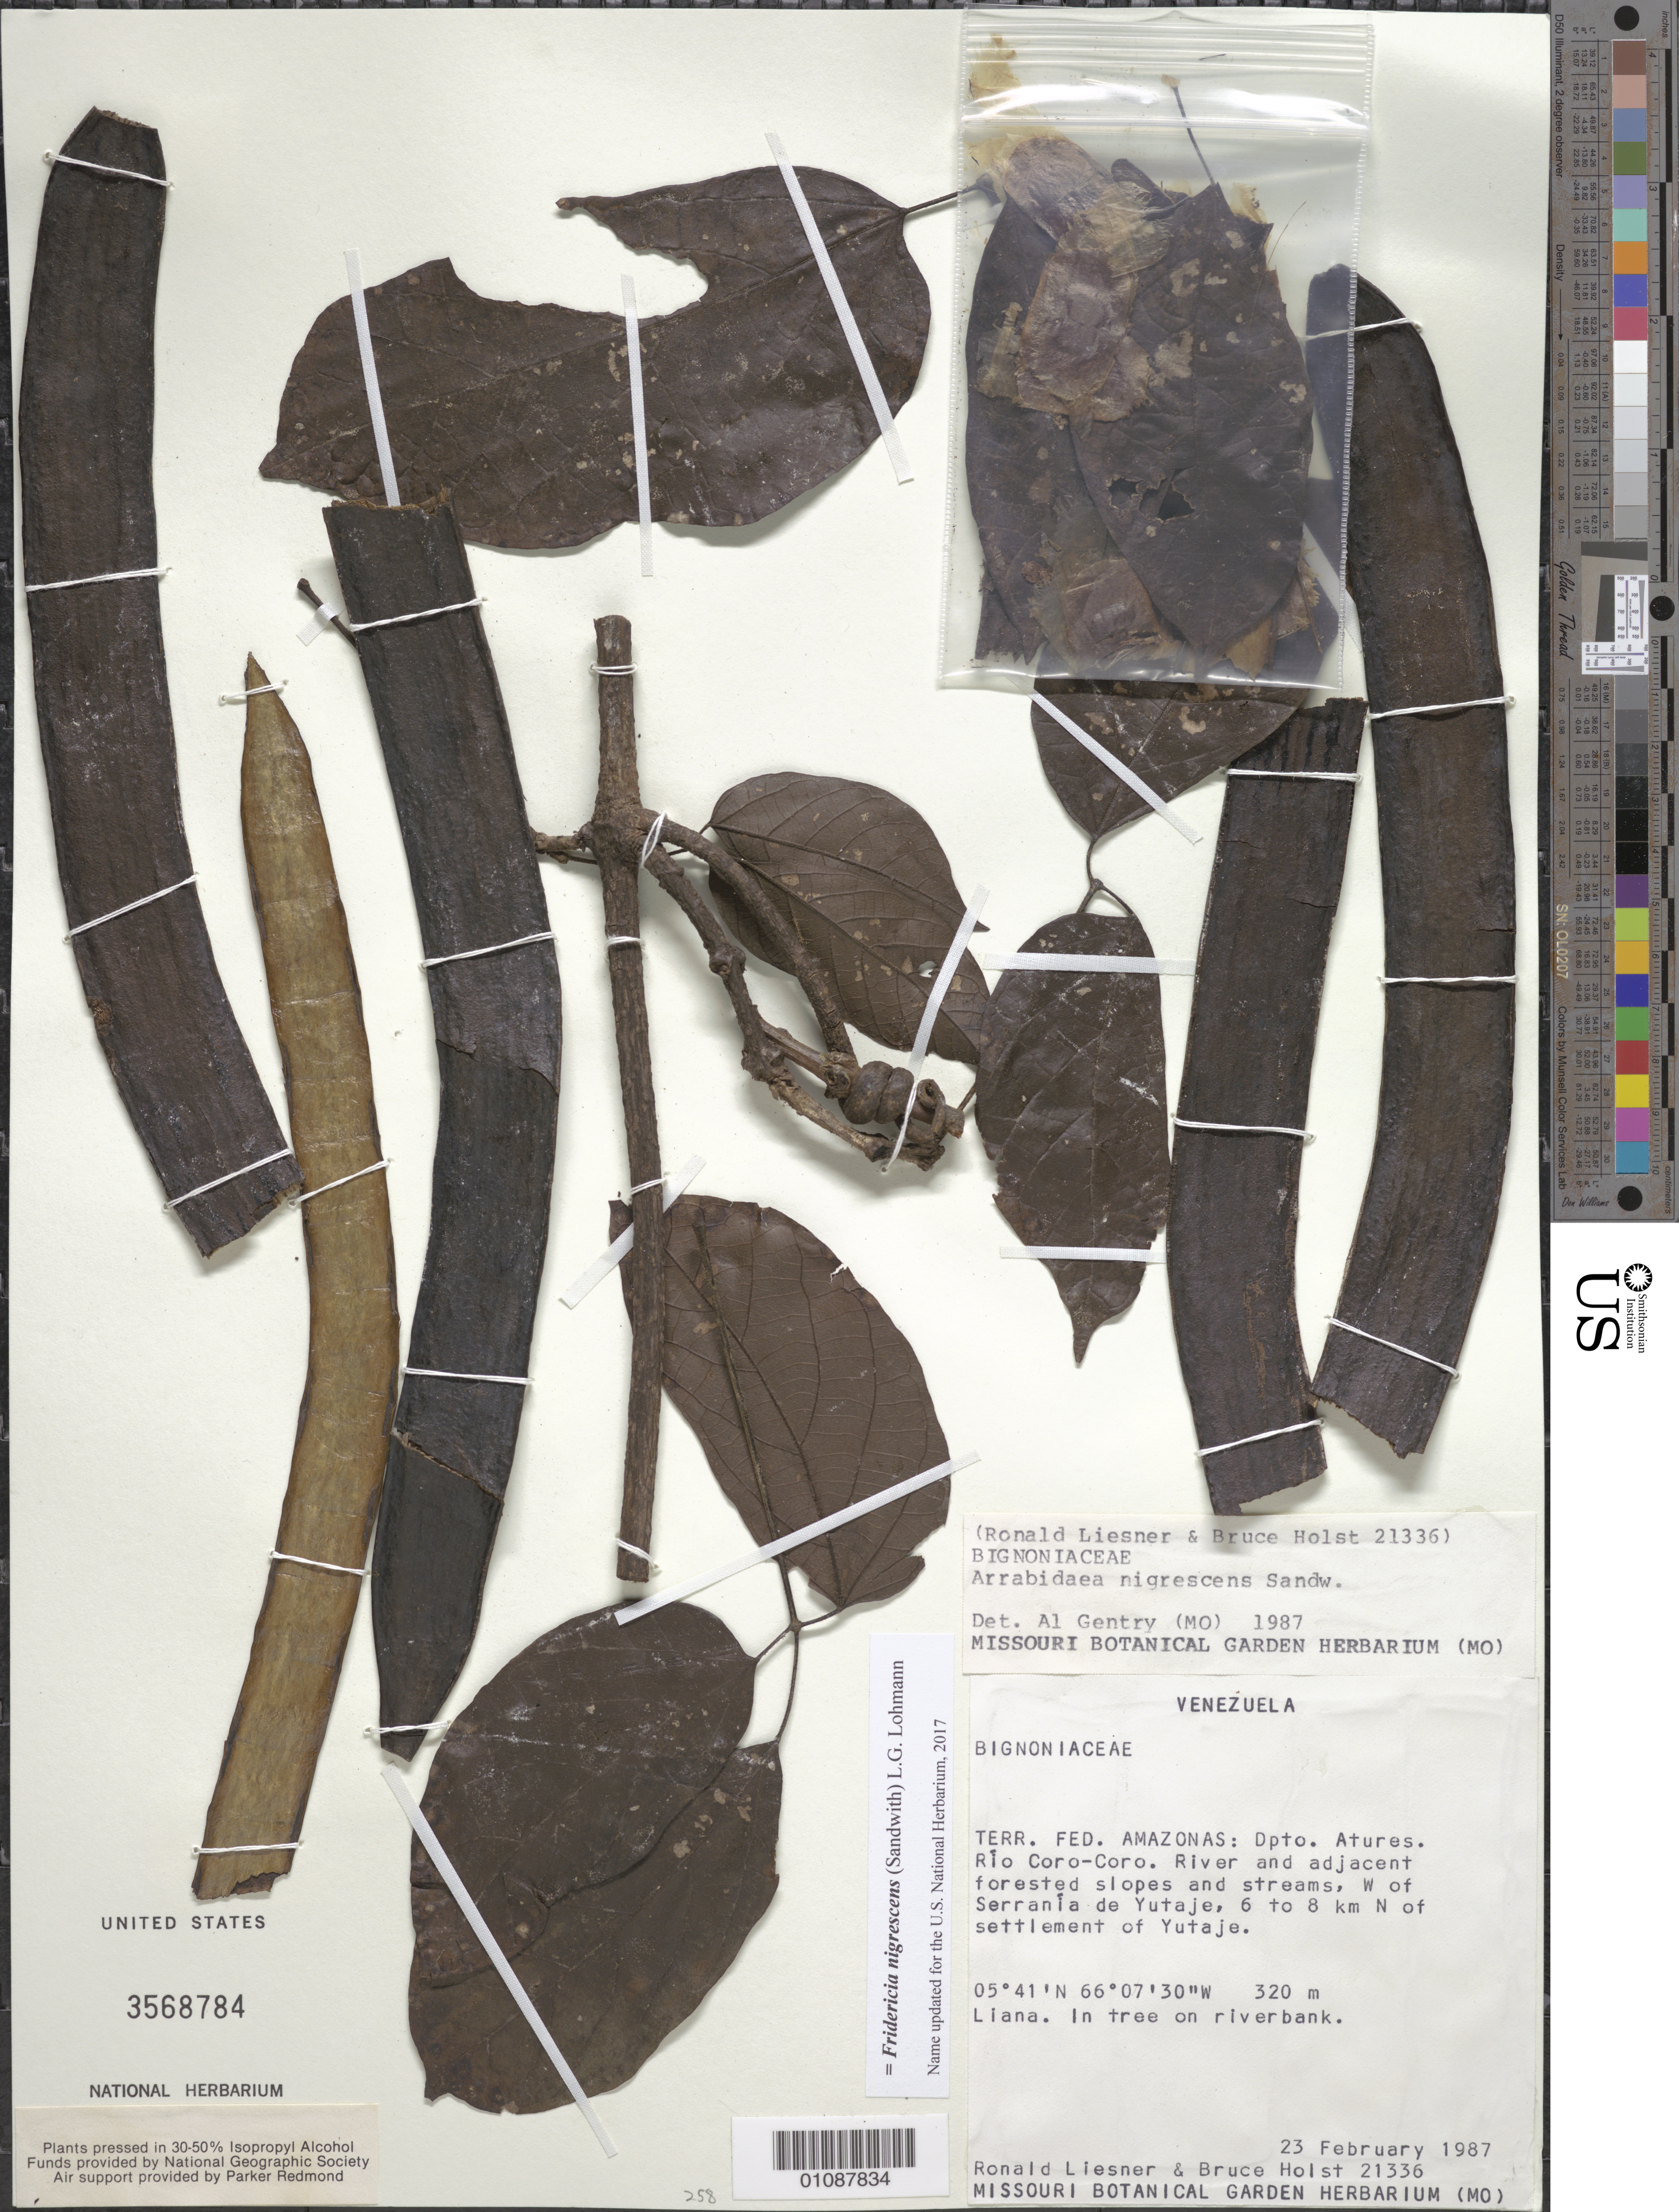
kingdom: Plantae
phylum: Tracheophyta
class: Magnoliopsida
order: Lamiales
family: Bignoniaceae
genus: Fridericia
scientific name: Fridericia nigrescens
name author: (Sandwith) L.G. Lohmann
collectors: R. L. Liesner & B. Holst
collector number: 21336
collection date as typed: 23-Feb-87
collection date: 1987-02-23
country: Venezuela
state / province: Amazonas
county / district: Atures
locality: Río Coro-Coro, W of Serrania de Yutajé, 6-8 km N of settlement of Yutajé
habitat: River and adjacent forested slopes and streams. In tree on riverbank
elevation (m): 320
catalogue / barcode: US 3568784